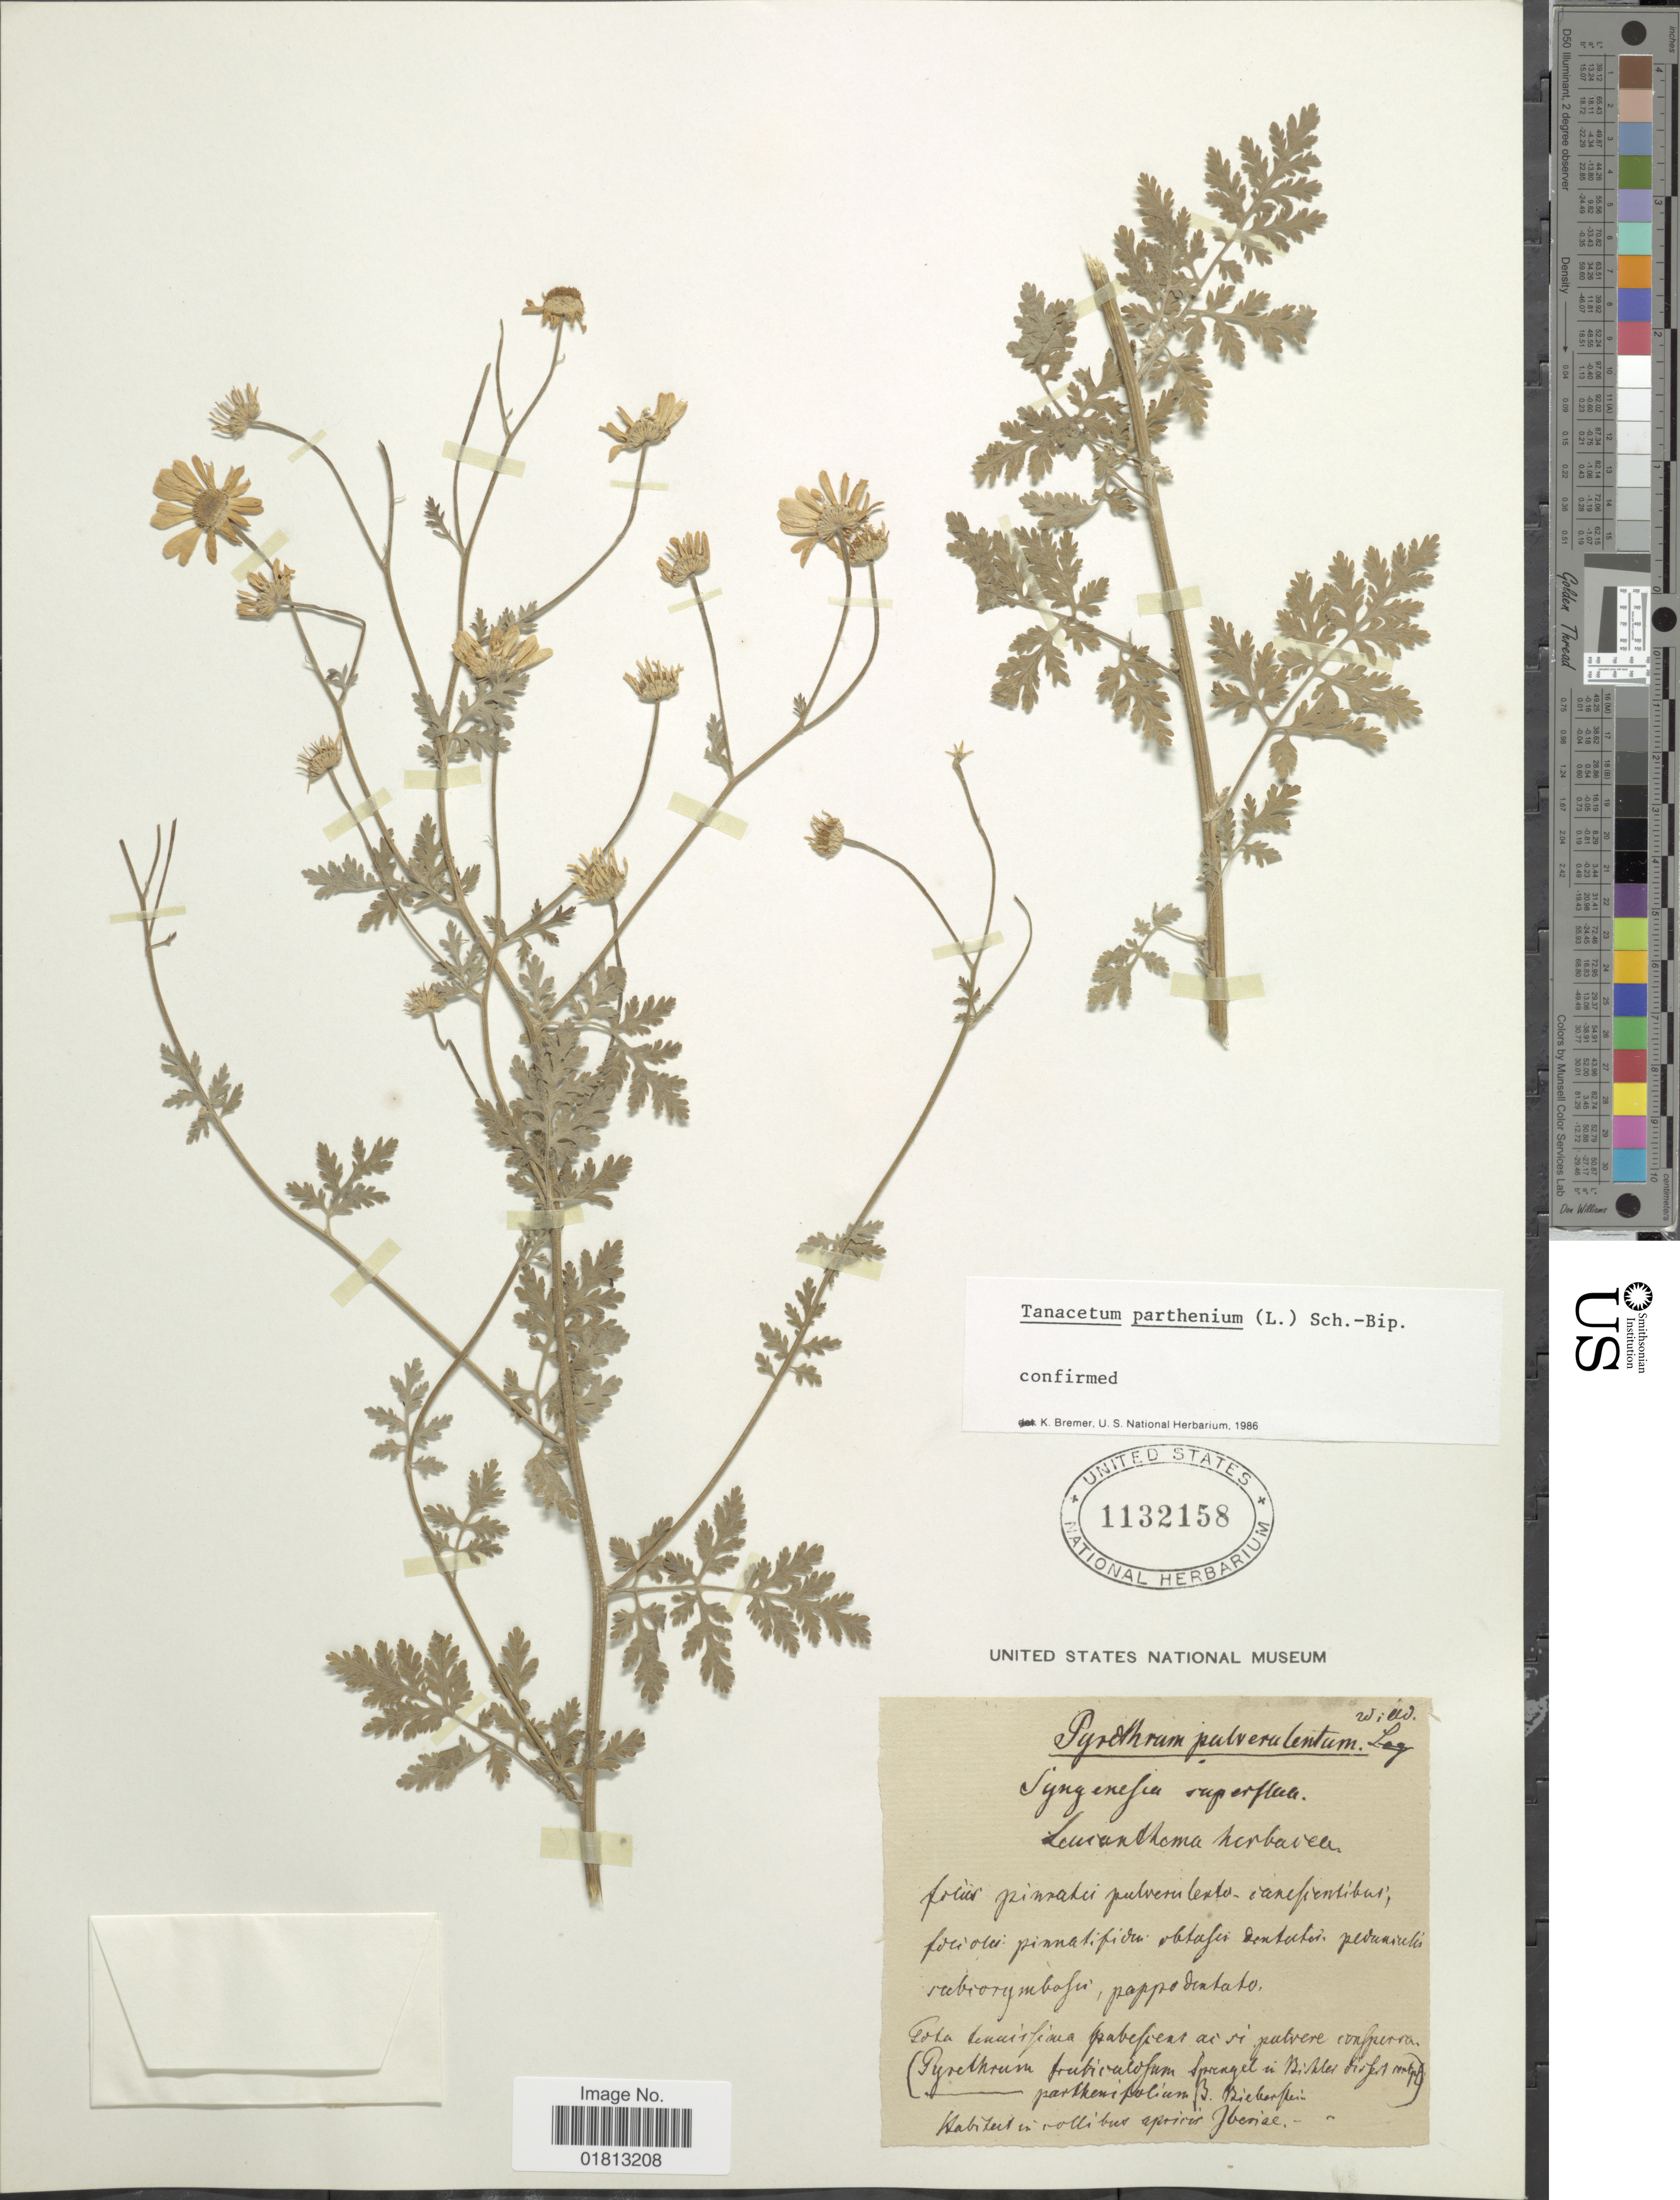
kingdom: Plantae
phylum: Tracheophyta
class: Magnoliopsida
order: Asterales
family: Asteraceae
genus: Tanacetum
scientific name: Tanacetum parthenium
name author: (L.) Sch. Bip.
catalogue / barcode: US 1132158